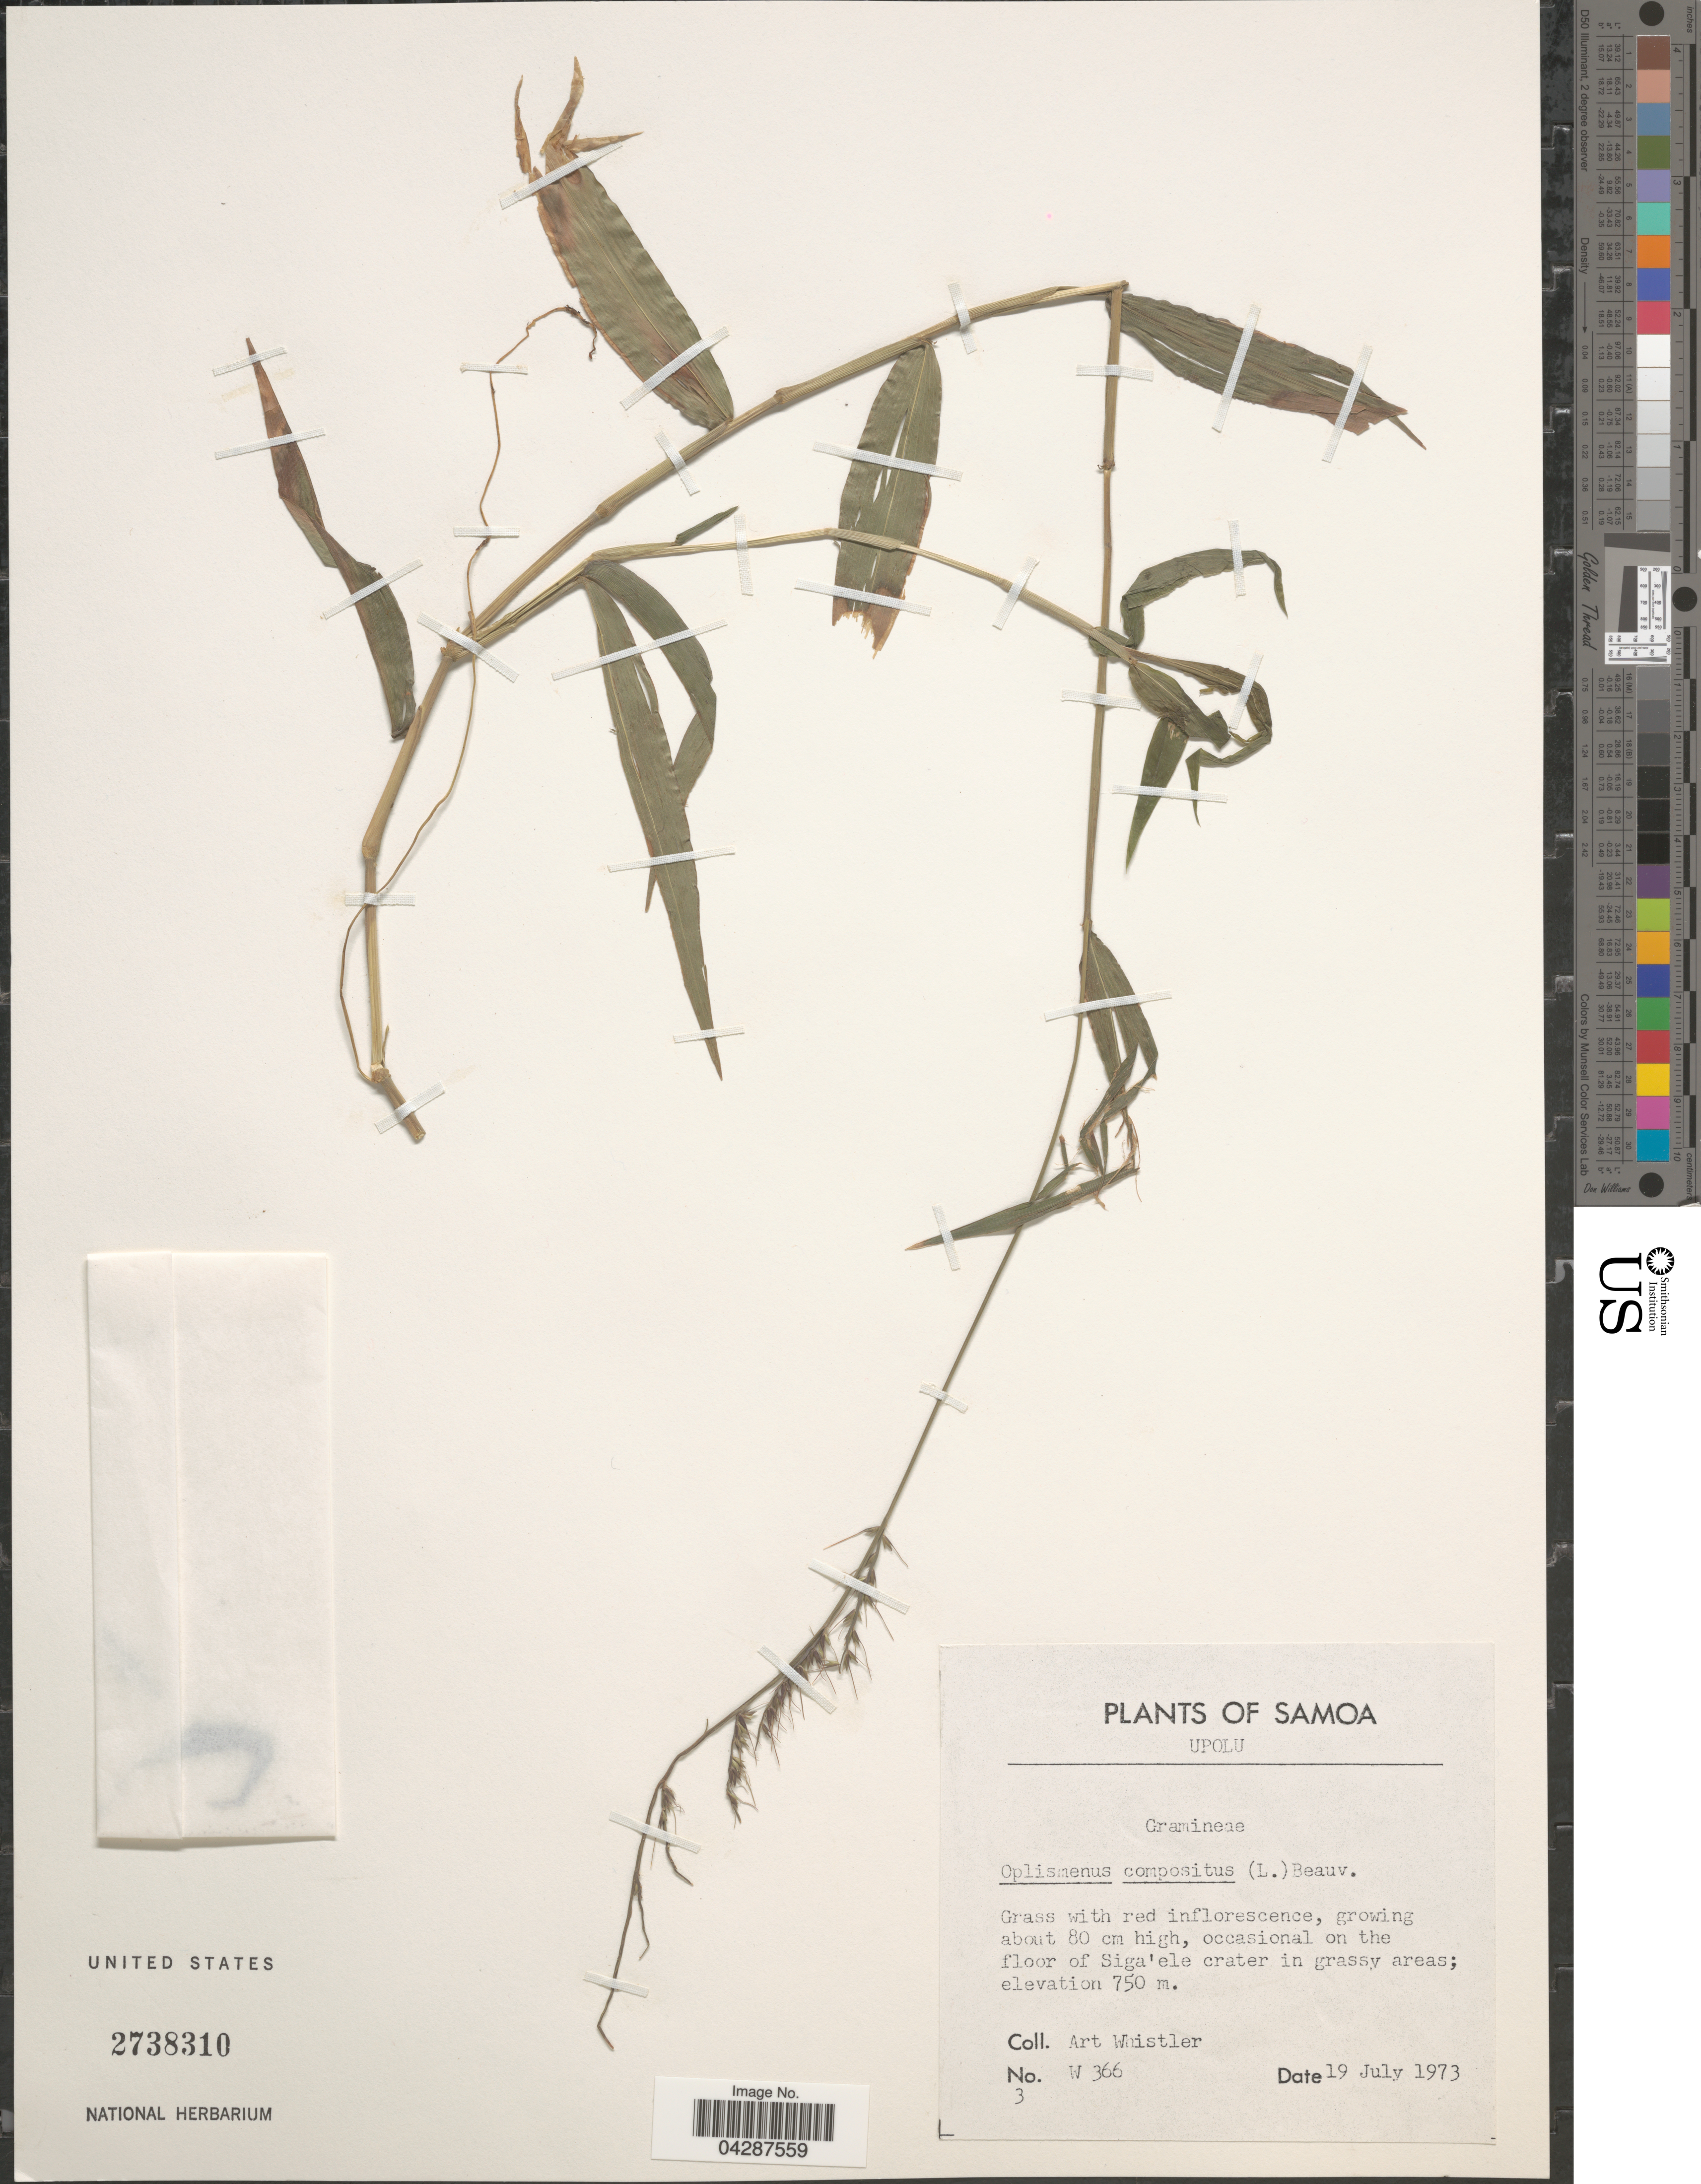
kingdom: Plantae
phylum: Tracheophyta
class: Liliopsida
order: Poales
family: Poaceae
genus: Oplismenus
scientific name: Oplismenus compositus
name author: (L.) P. Beauv.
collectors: A. Whistler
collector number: W 366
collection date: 1973-07-19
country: Samoa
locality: Samoa. Upolu. occasional on the floor of Siga'ele crater in grassy area.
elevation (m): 750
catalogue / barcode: US 2738310